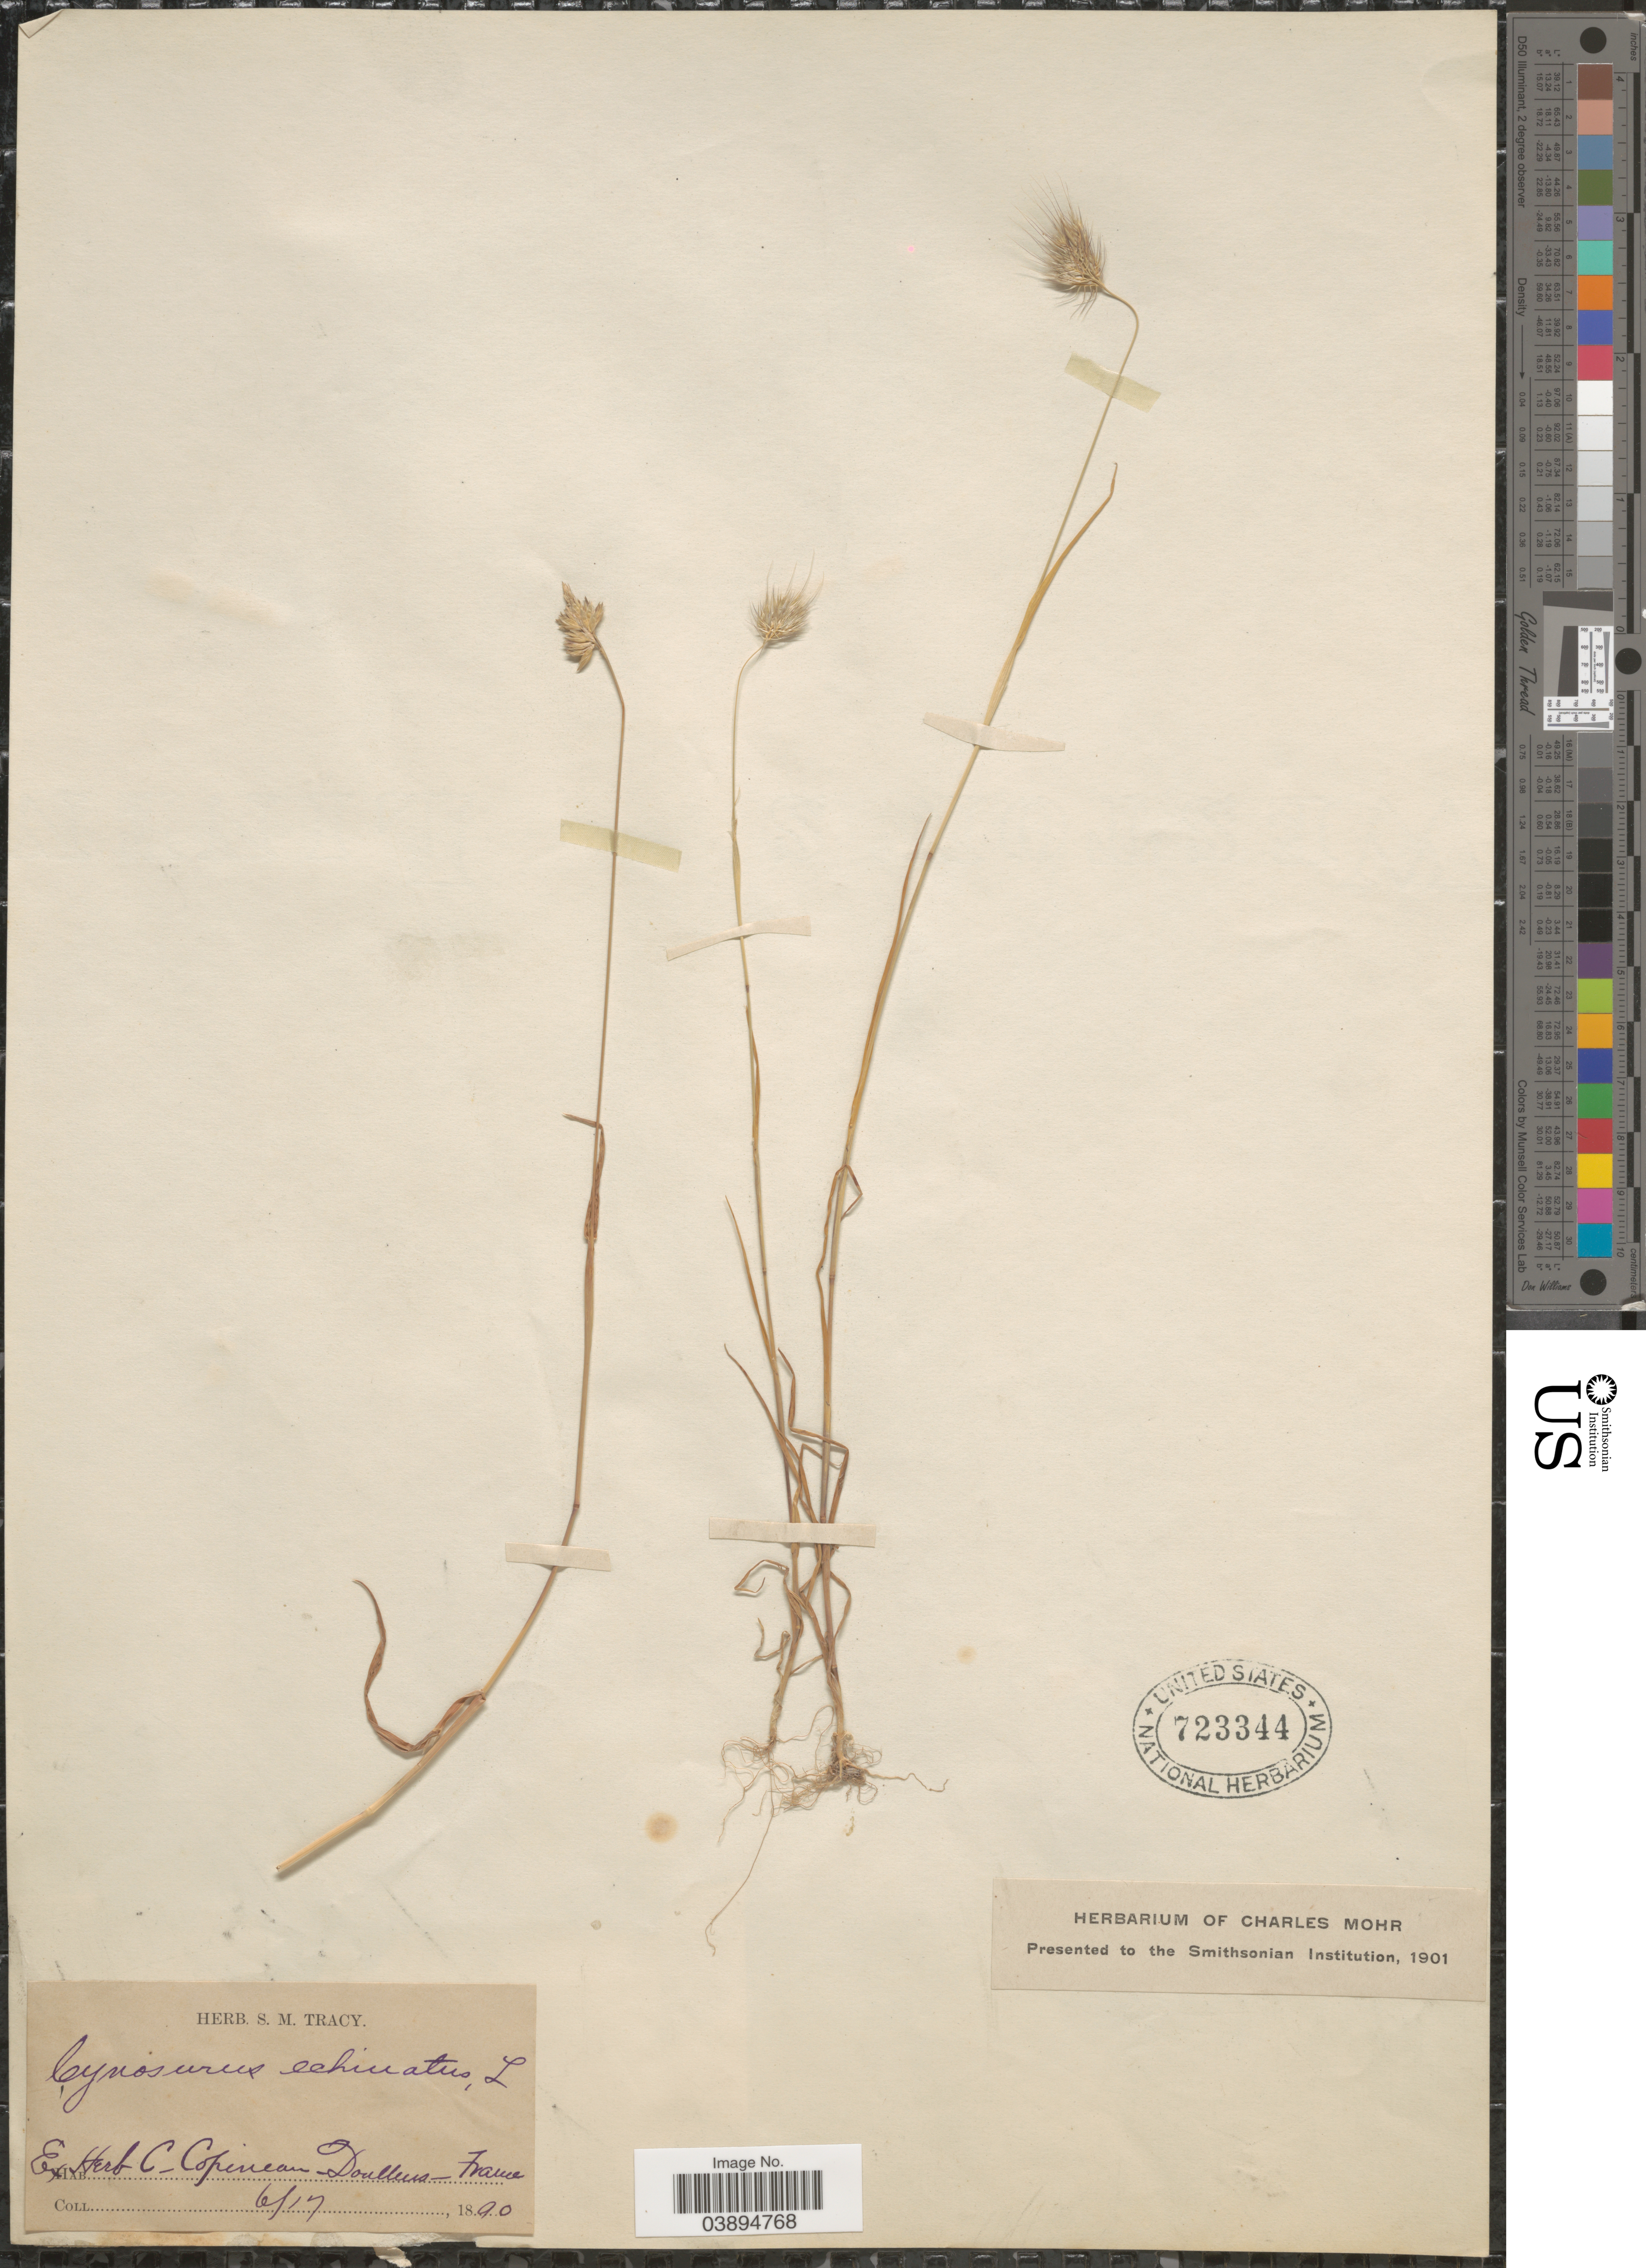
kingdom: Plantae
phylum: Tracheophyta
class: Liliopsida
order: Poales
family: Poaceae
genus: Cynosurus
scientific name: Cynosurus echinatus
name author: L.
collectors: ex herb. C. Copineau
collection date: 1890-06-17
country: France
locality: Doullens.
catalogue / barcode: US 723344